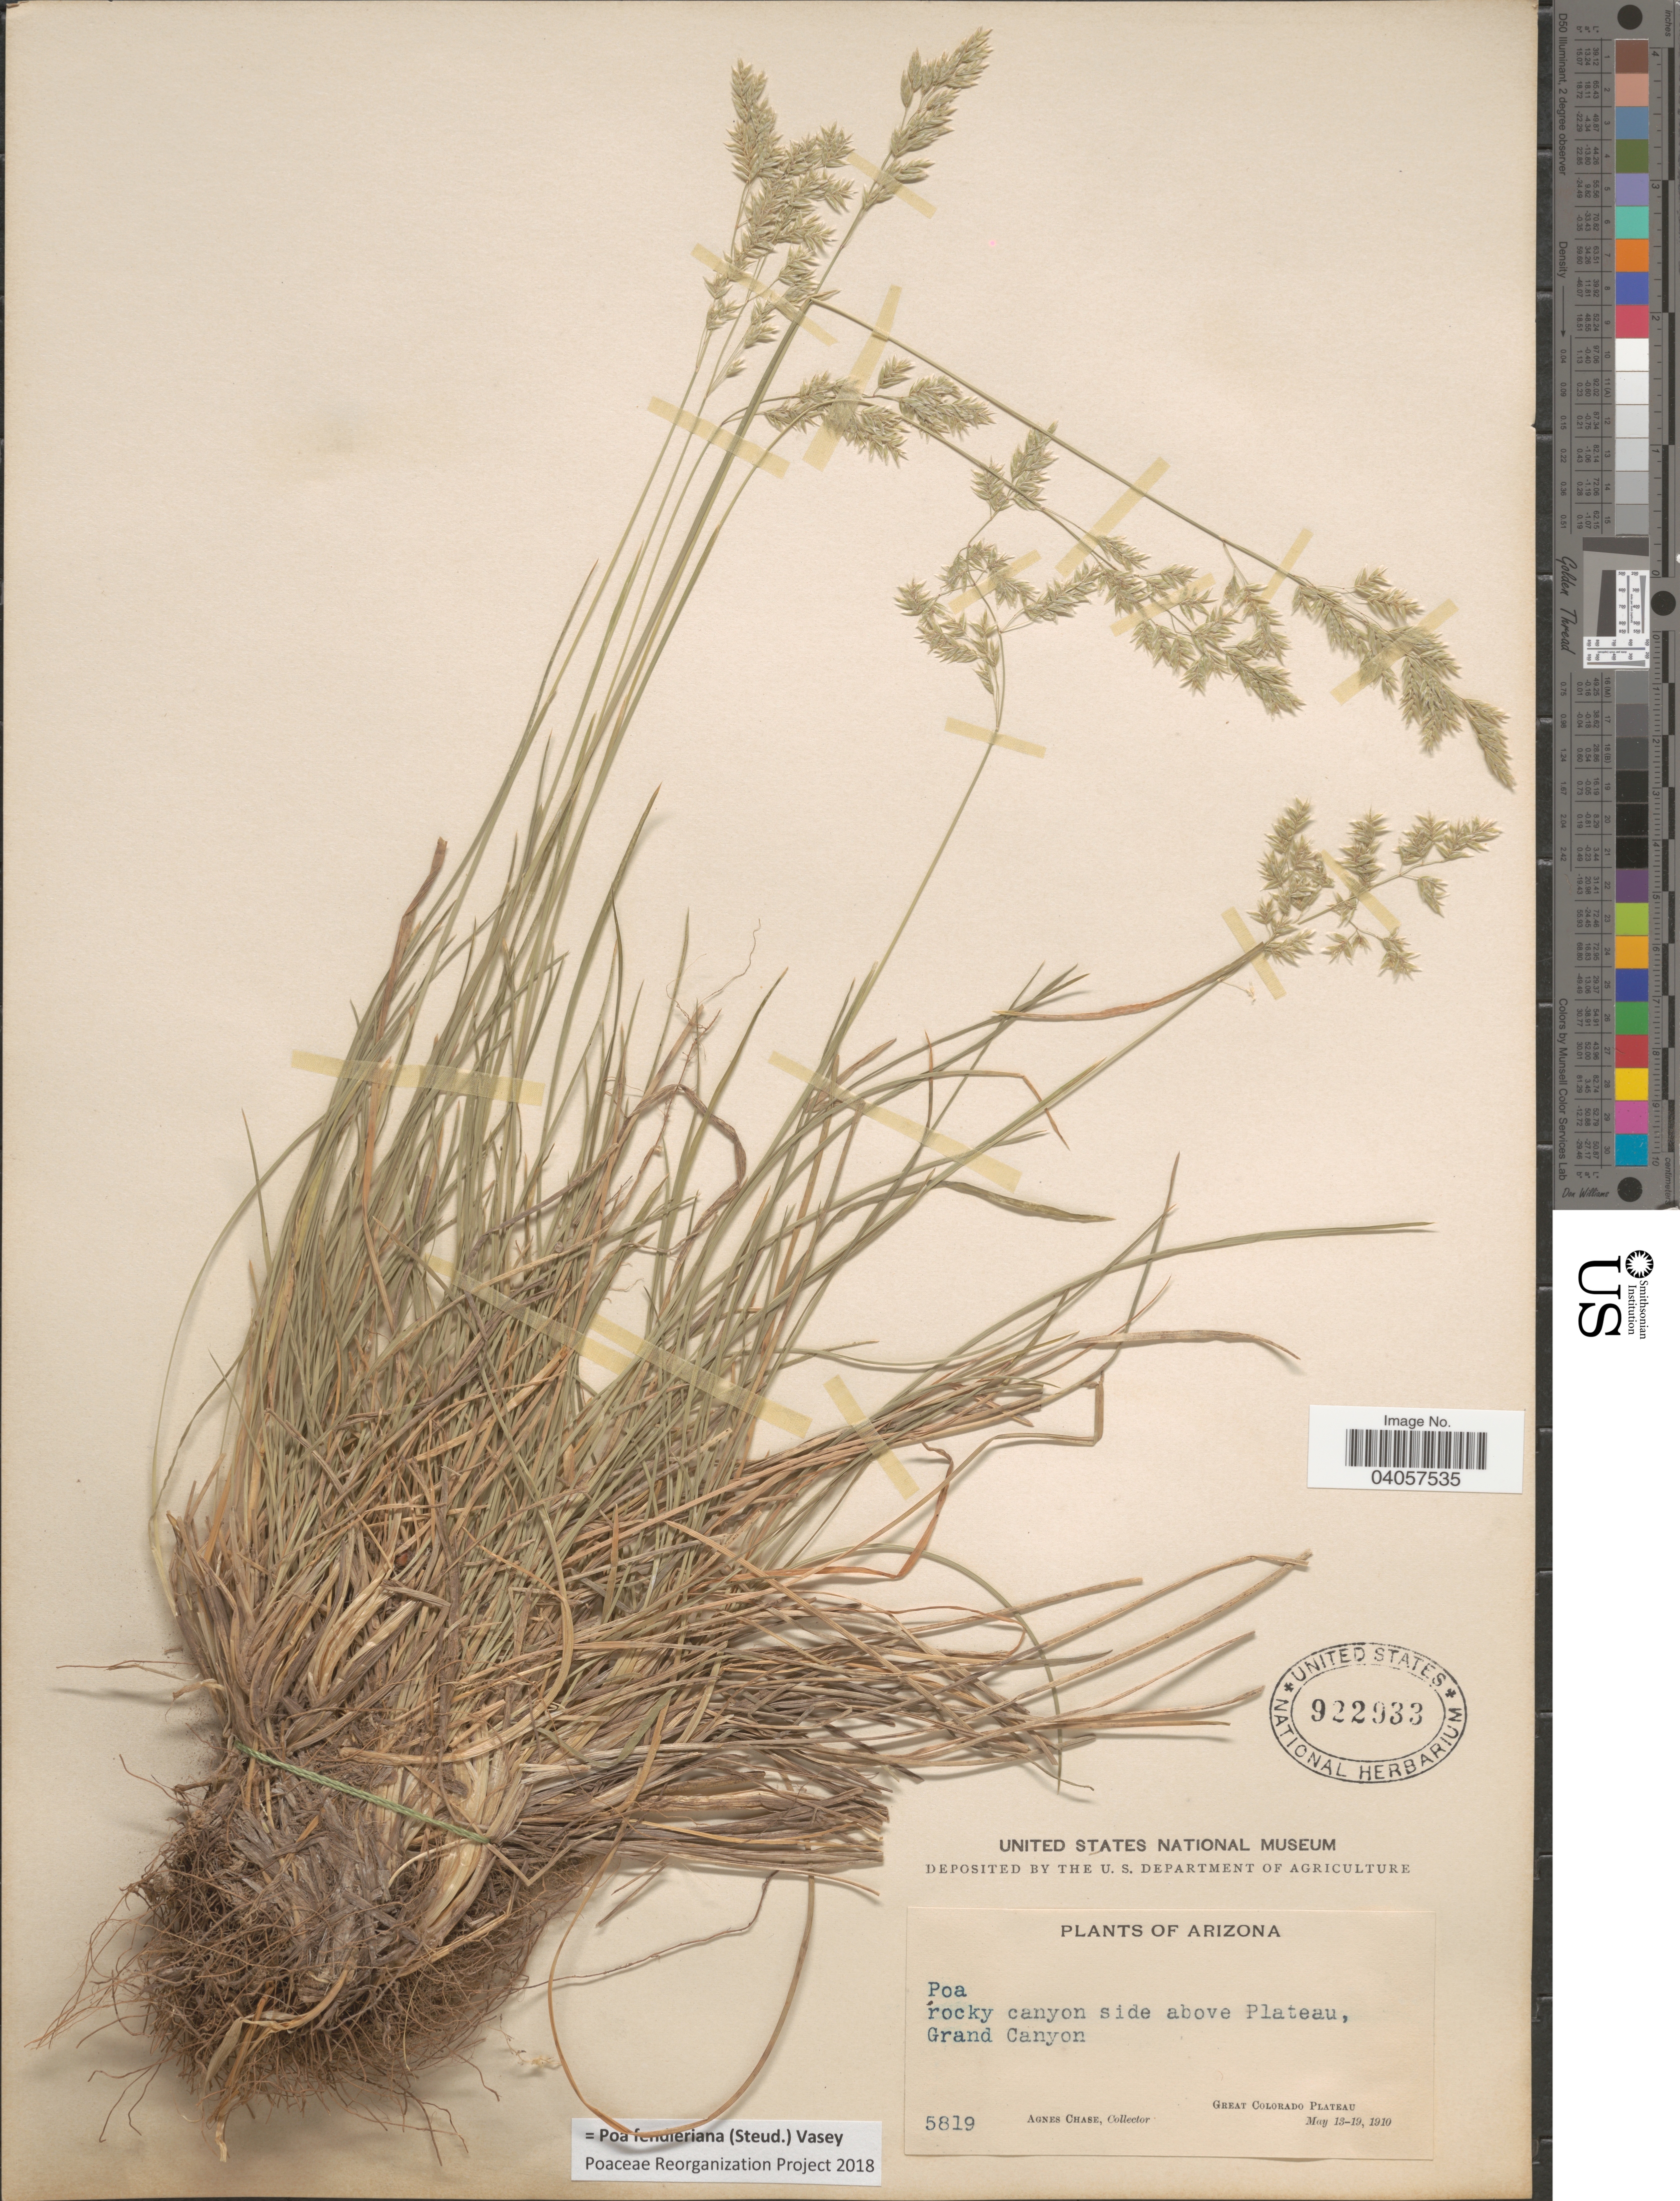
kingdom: Plantae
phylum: Tracheophyta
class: Liliopsida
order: Poales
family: Poaceae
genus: Poa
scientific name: Poa fendleriana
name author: (Steud.) Vasey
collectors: A. Chase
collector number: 5819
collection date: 1910-05-13/1910-05-19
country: United States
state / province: Arizona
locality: Rocky canyon side above Plateau, Grand Canyon. Great Colorado Plateau.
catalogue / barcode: US 922933